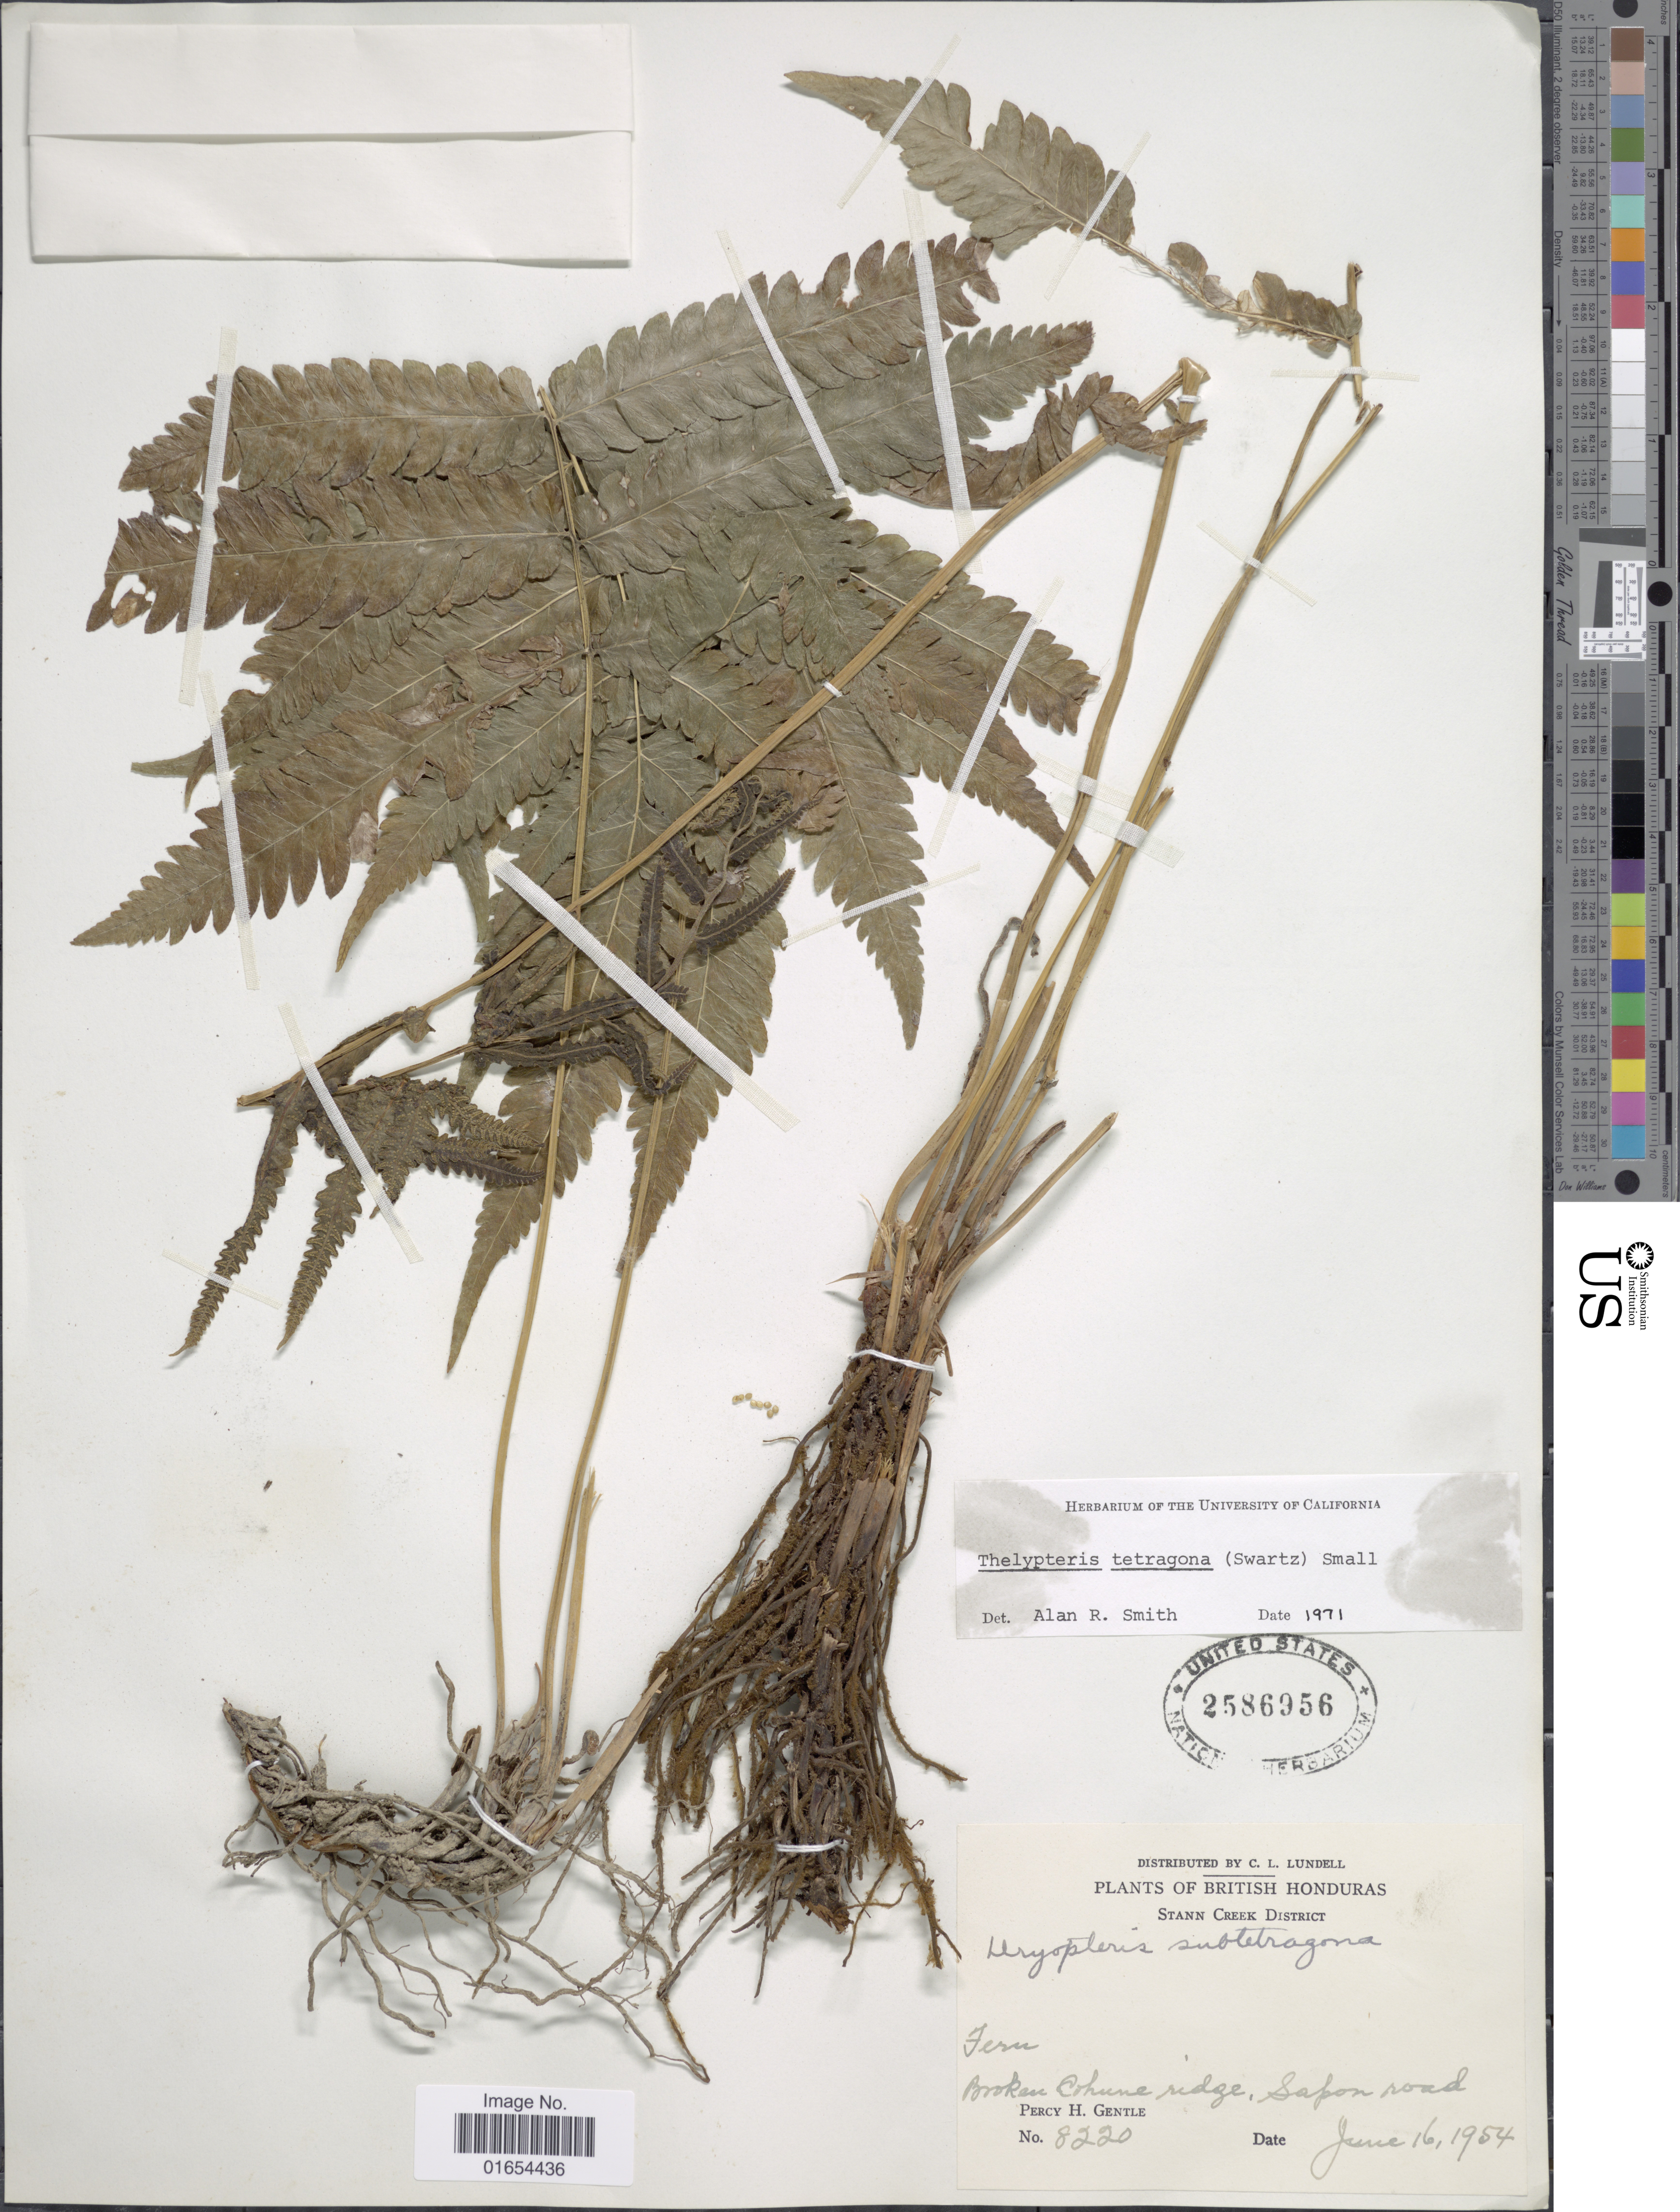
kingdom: Plantae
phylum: Tracheophyta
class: Polypodiopsida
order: Polypodiales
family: Thelypteridaceae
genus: Goniopteris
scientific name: Goniopteris tetragona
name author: (C. Presl) Sw.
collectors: P. H. Gentle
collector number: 8220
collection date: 1954-06-16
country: Belize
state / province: Stann Creek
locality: British Honduras, Broken Cohune ridge, Sapon road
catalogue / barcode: US 2586956